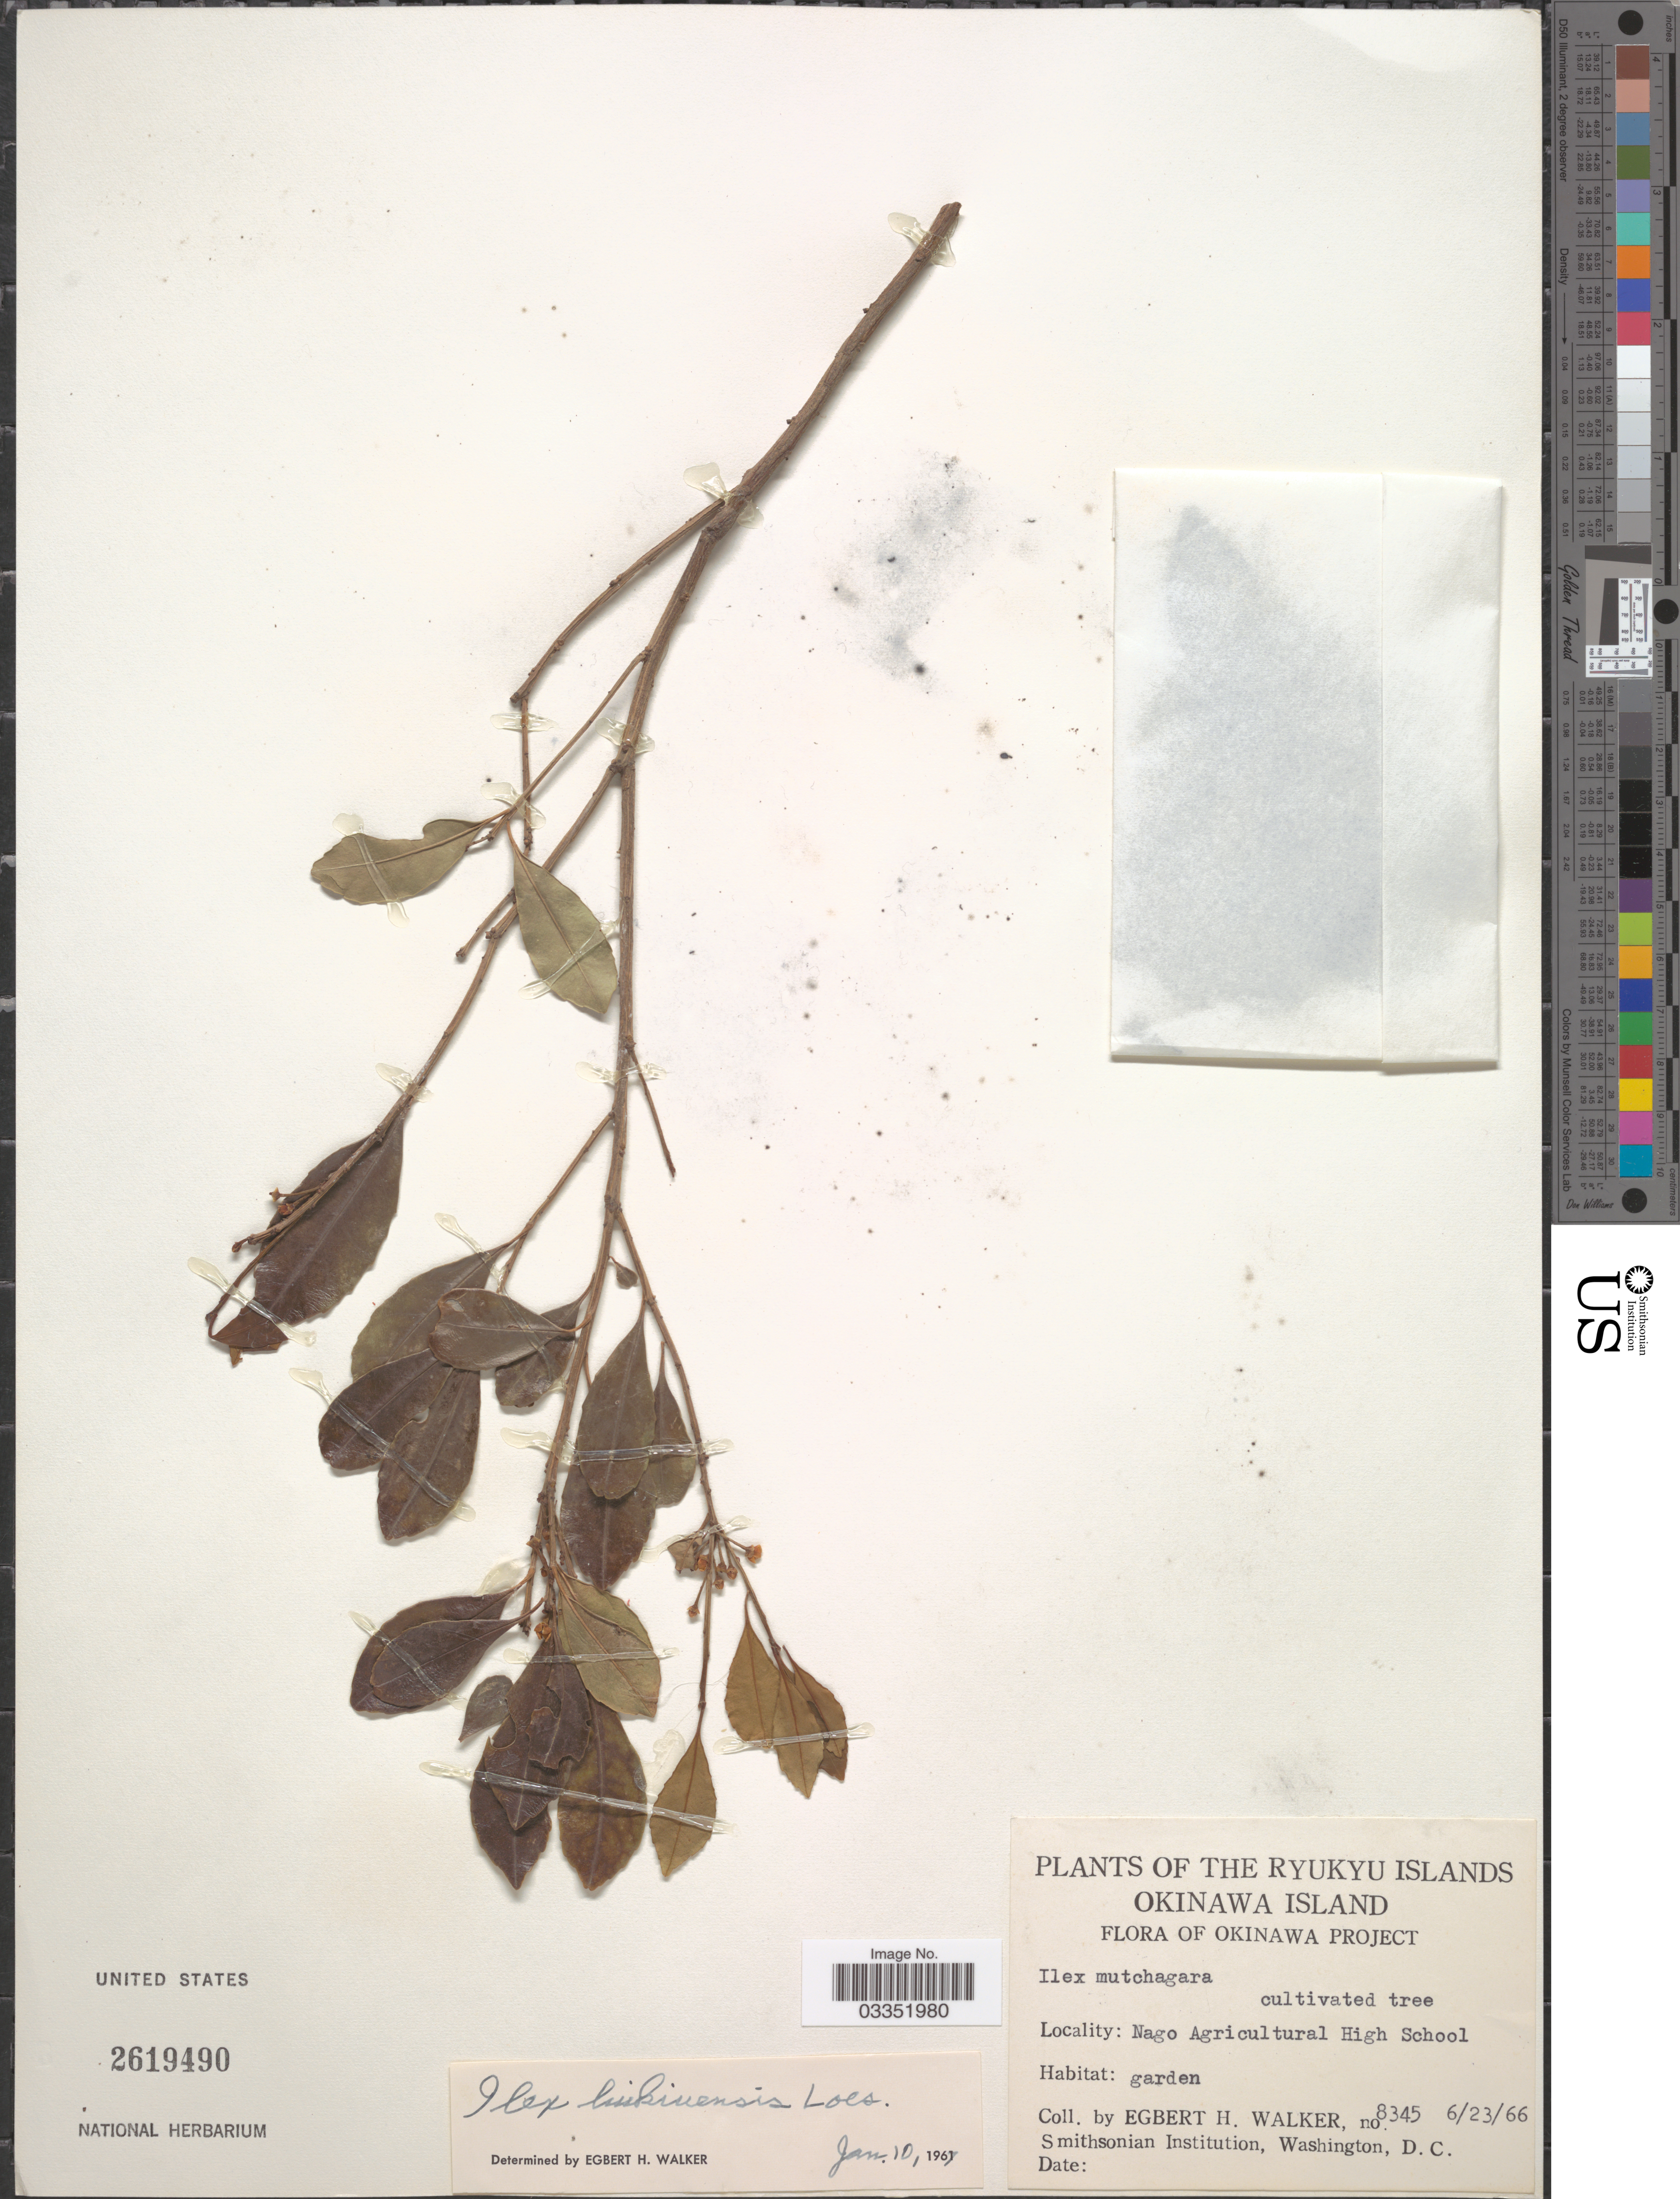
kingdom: Plantae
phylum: Tracheophyta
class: Magnoliopsida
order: Aquifoliales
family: Aquifoliaceae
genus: Ilex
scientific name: Ilex liukiuensis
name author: Loes.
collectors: E. H. Walker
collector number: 8345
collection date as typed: Transcribed d/m/y: 23/6/66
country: Japan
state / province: Okinawa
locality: The Ryukyu Islands. Okinawa Island. Nago Agricultural High School.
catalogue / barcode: US 2619490